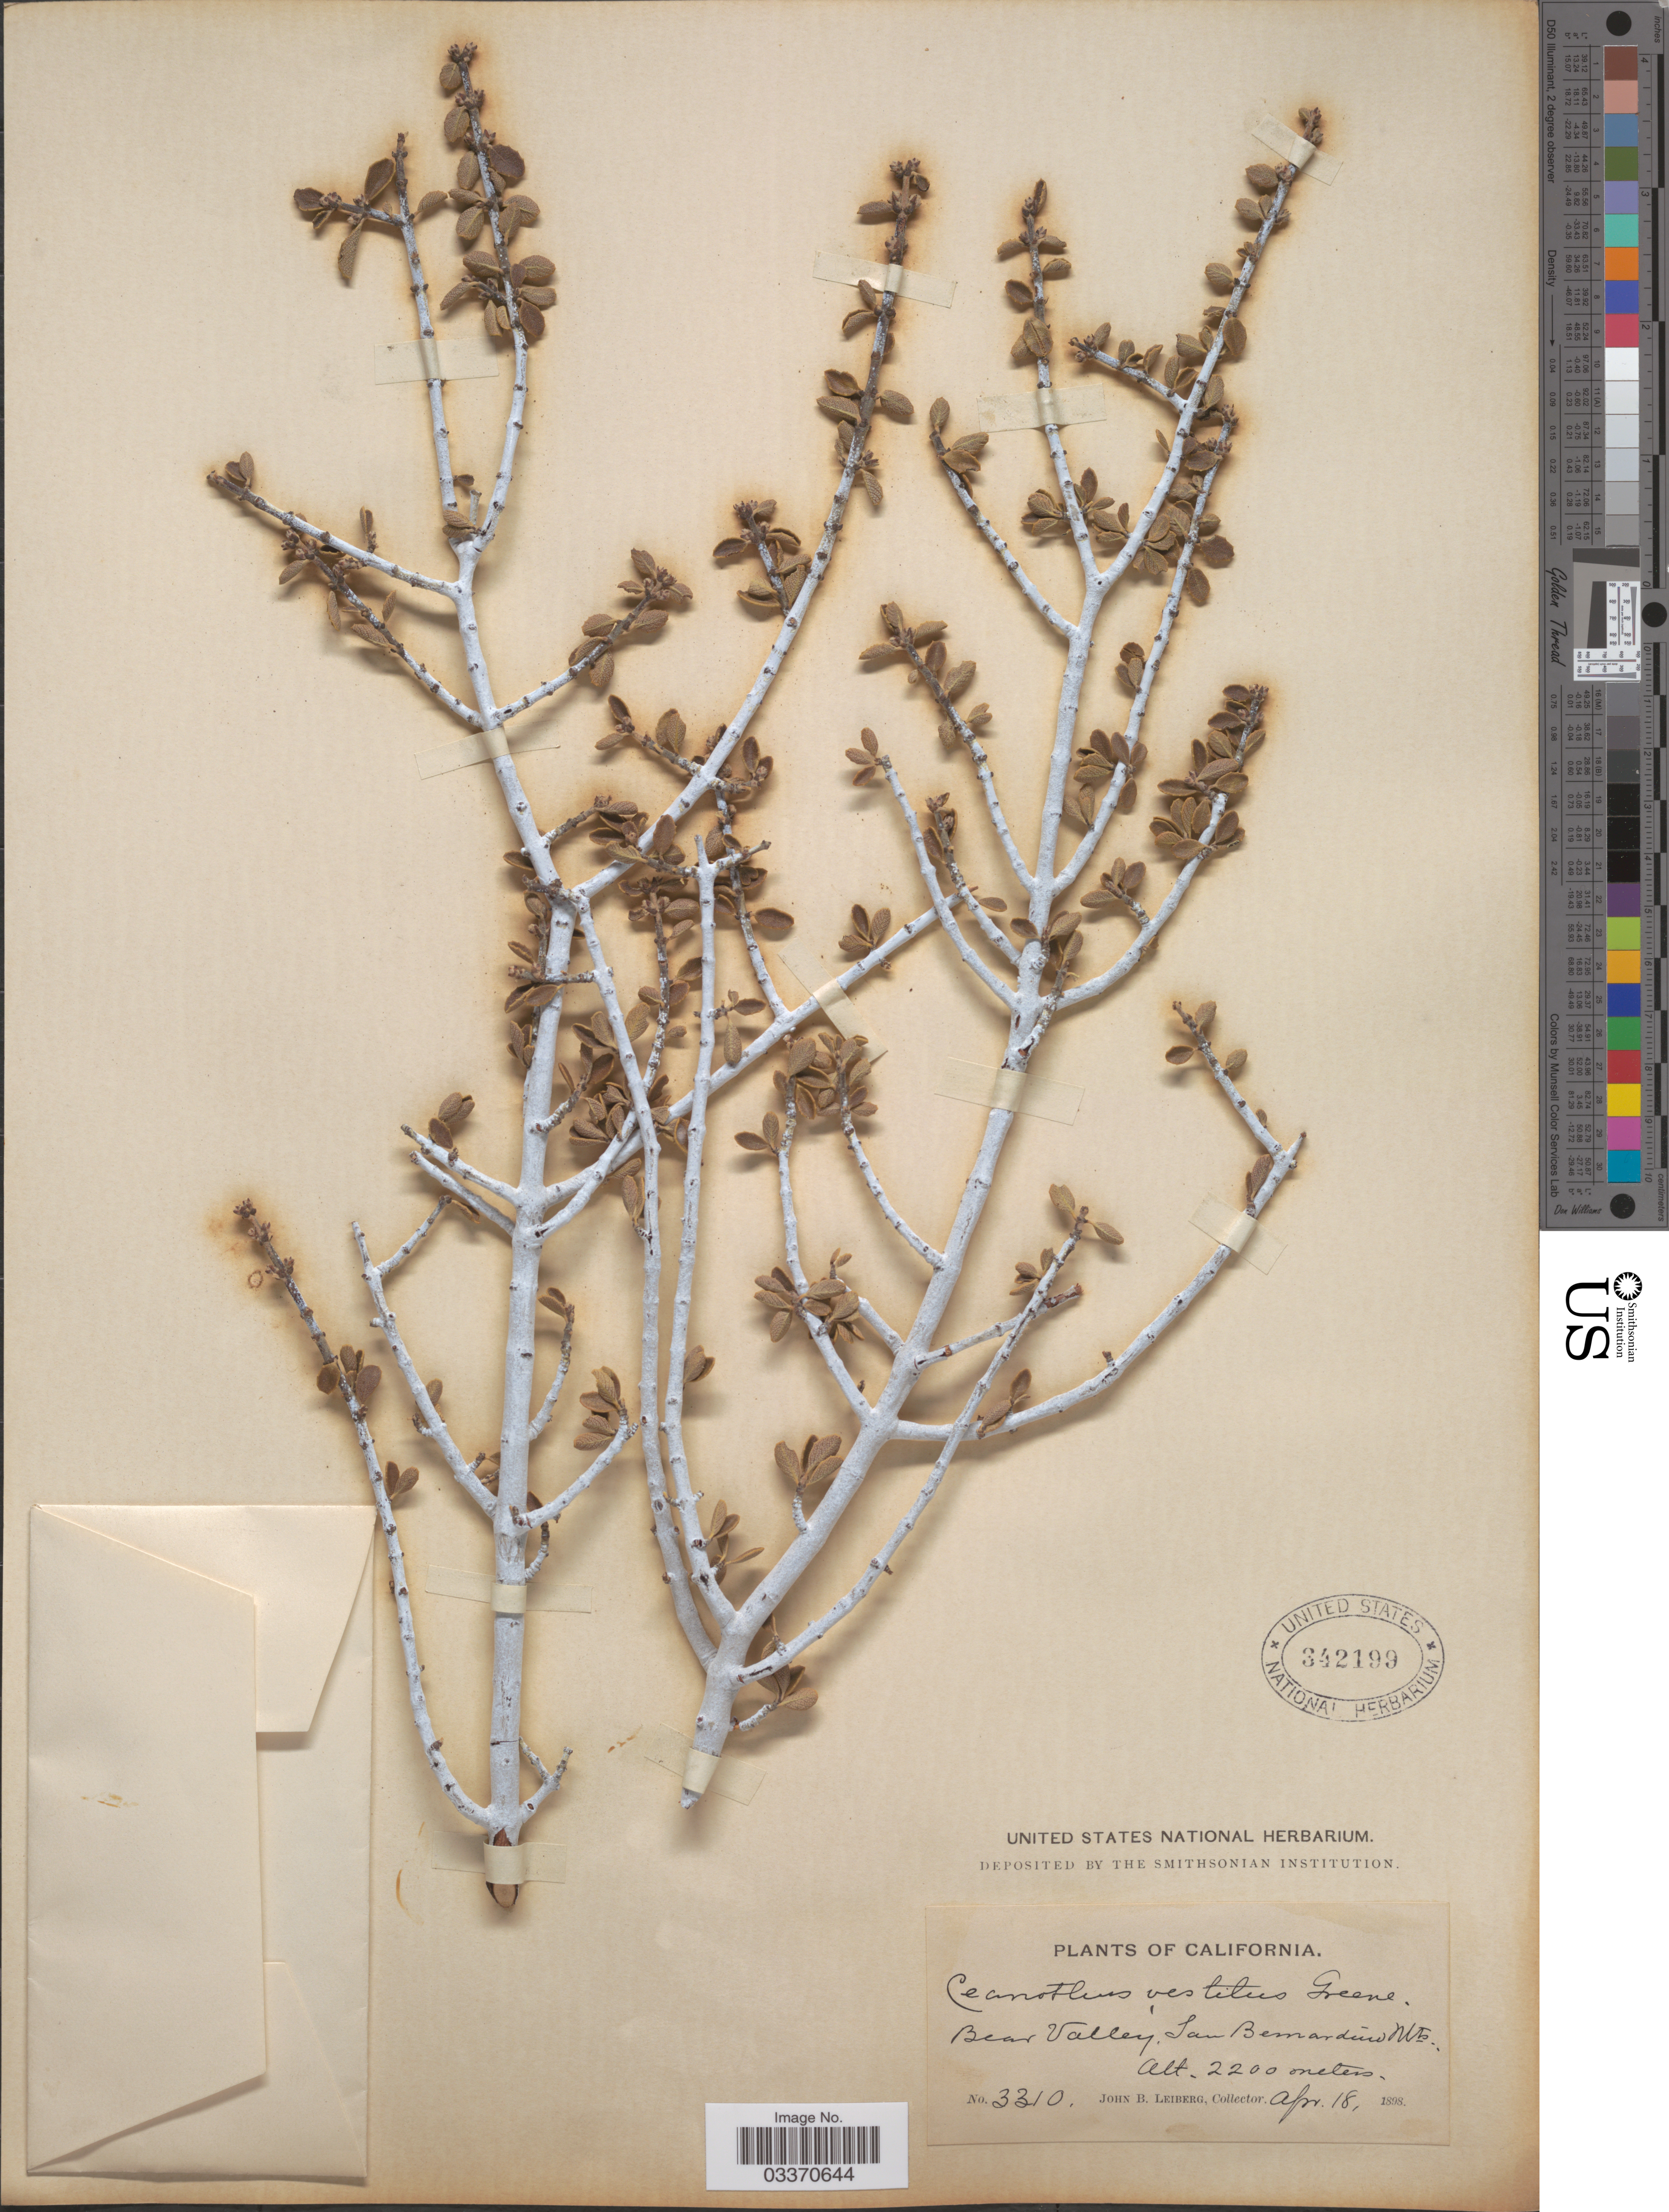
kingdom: Plantae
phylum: Tracheophyta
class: Magnoliopsida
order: Rosales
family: Rhamnaceae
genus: Ceanothus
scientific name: Ceanothus vestitus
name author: Greene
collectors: J. B. Leiberg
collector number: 3310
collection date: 1898-04-18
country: United States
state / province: California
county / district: San Bernardino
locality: Bear Valley, San Bernardino Mts.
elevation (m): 2200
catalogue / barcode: US 342199